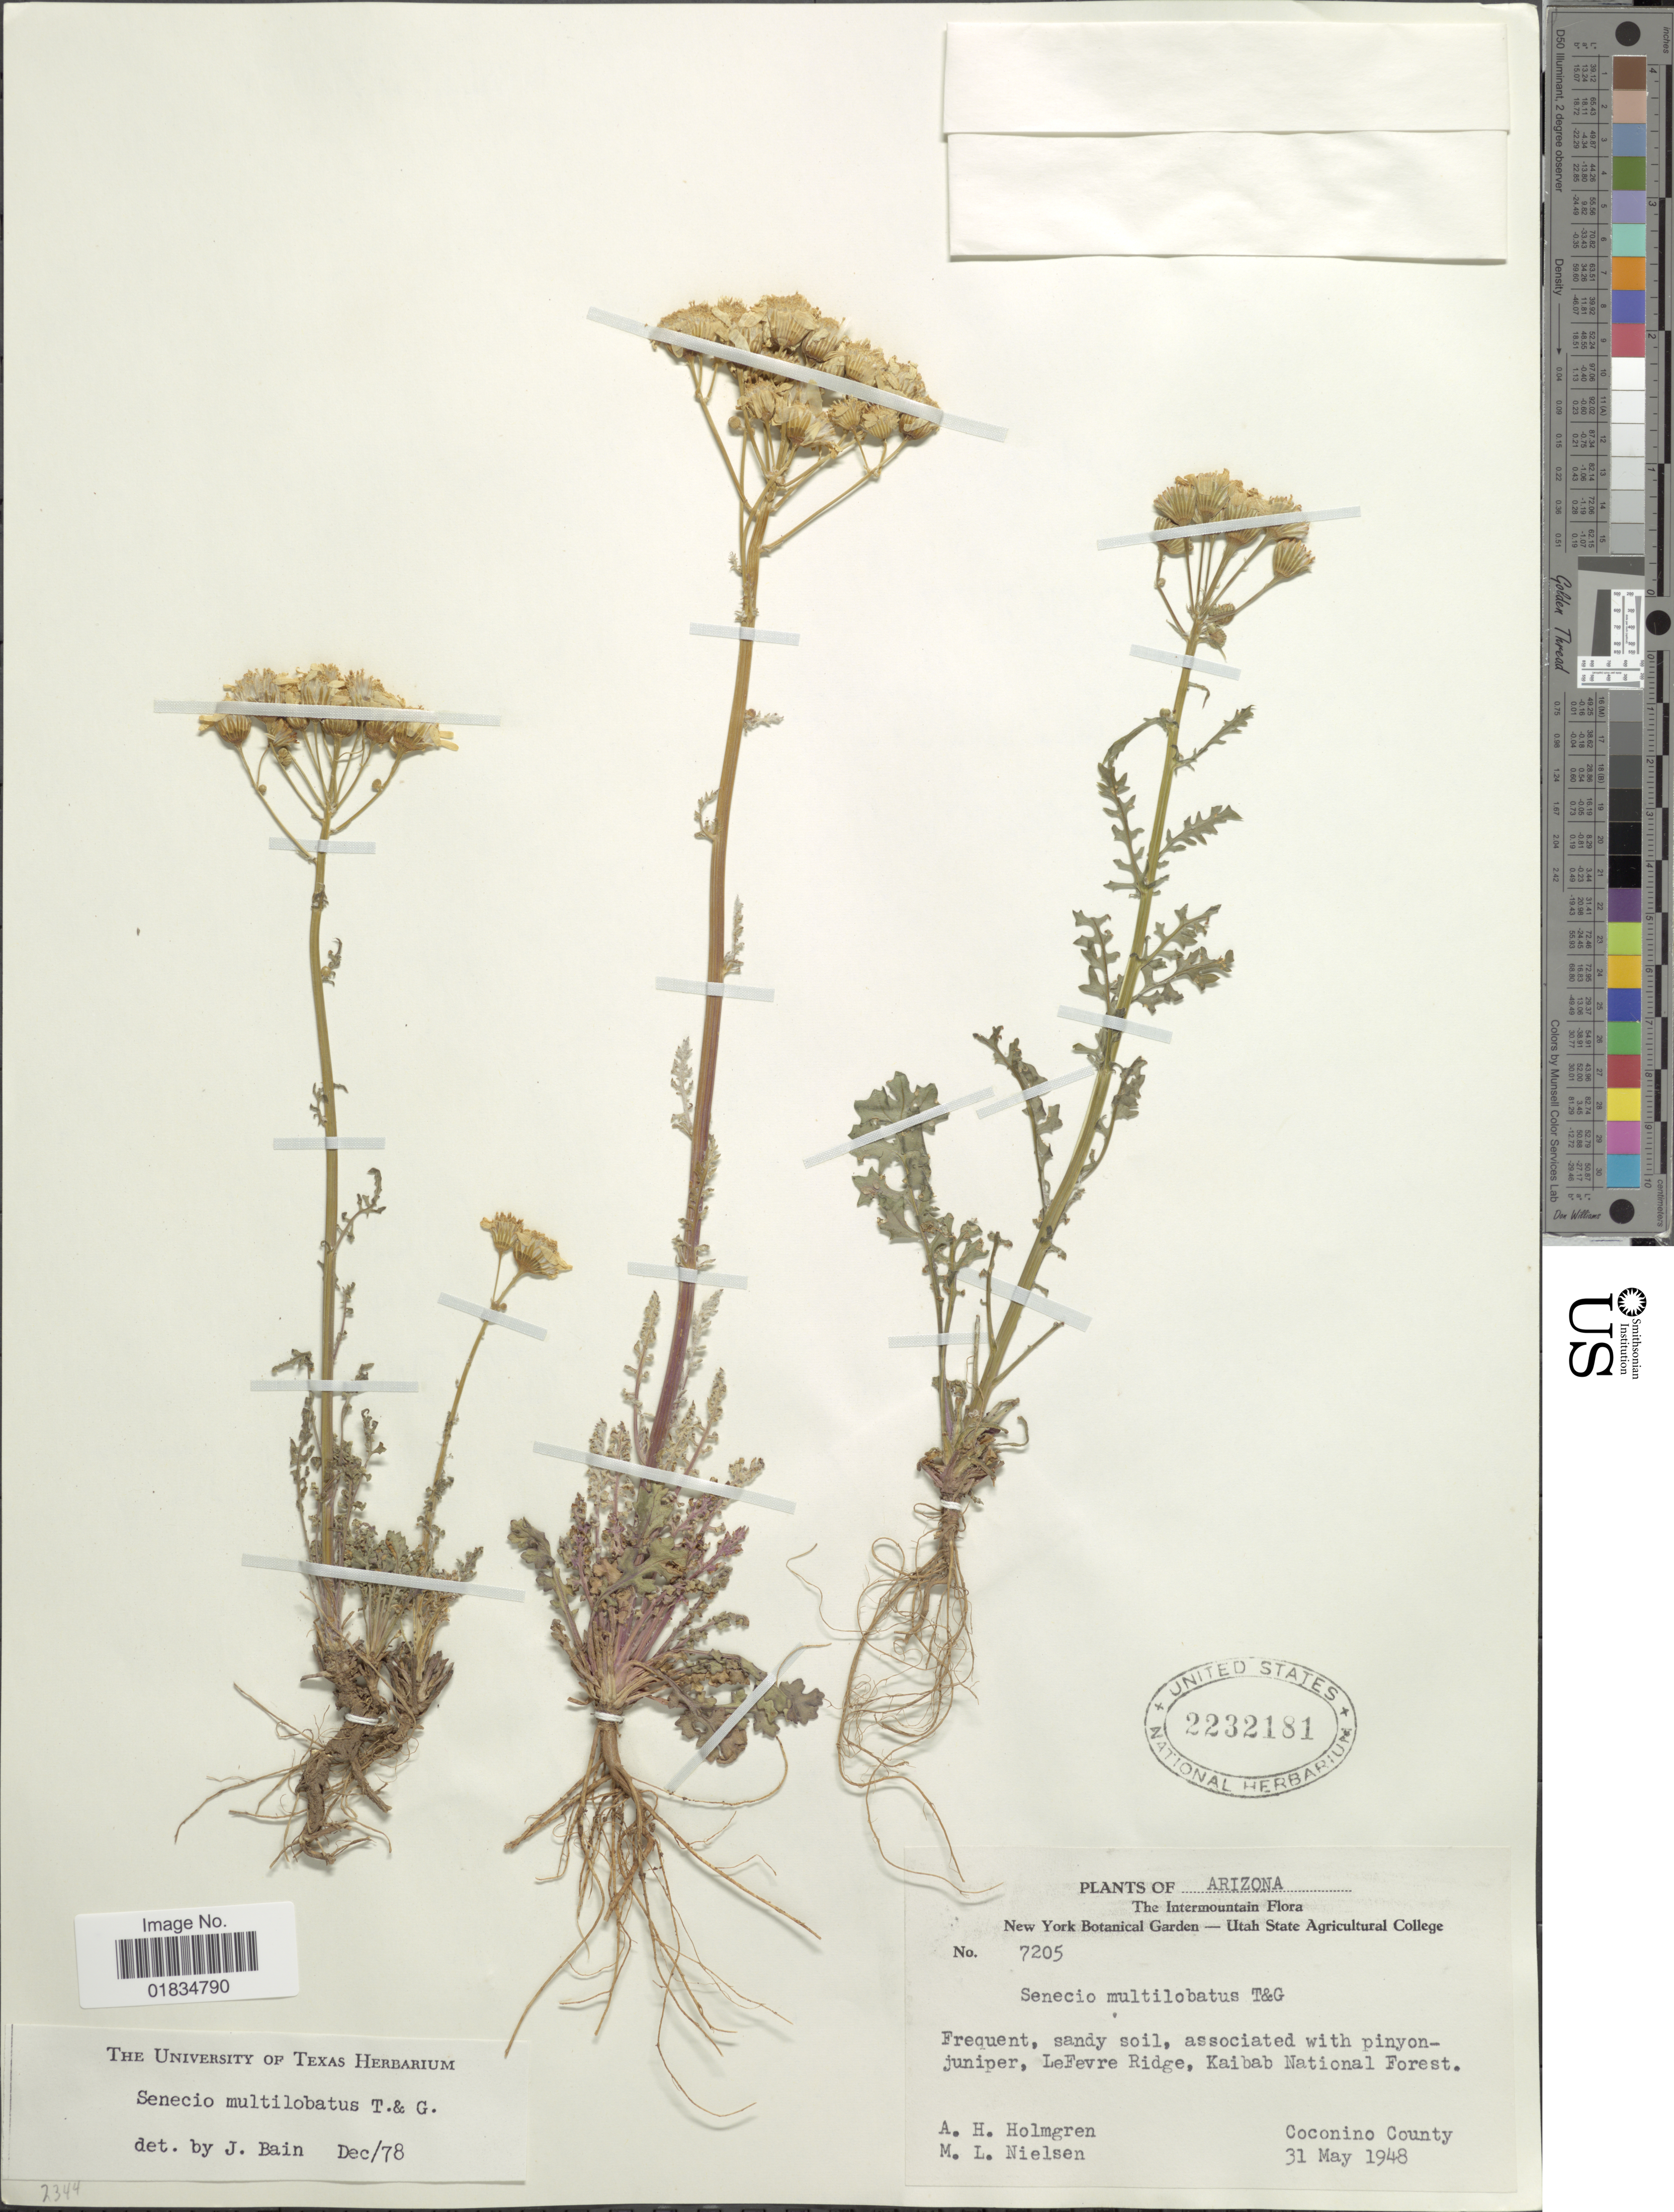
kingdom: Plantae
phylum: Tracheophyta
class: Magnoliopsida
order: Asterales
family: Asteraceae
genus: Senecio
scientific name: Senecio multicapitatus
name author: Greenm.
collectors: A. H. Holmgren & M. Nielsen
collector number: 7205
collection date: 1948-05-31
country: United States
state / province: Arizona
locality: LevFevre Ridge, Kaibab National Forest Coconino County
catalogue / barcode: US 2232181